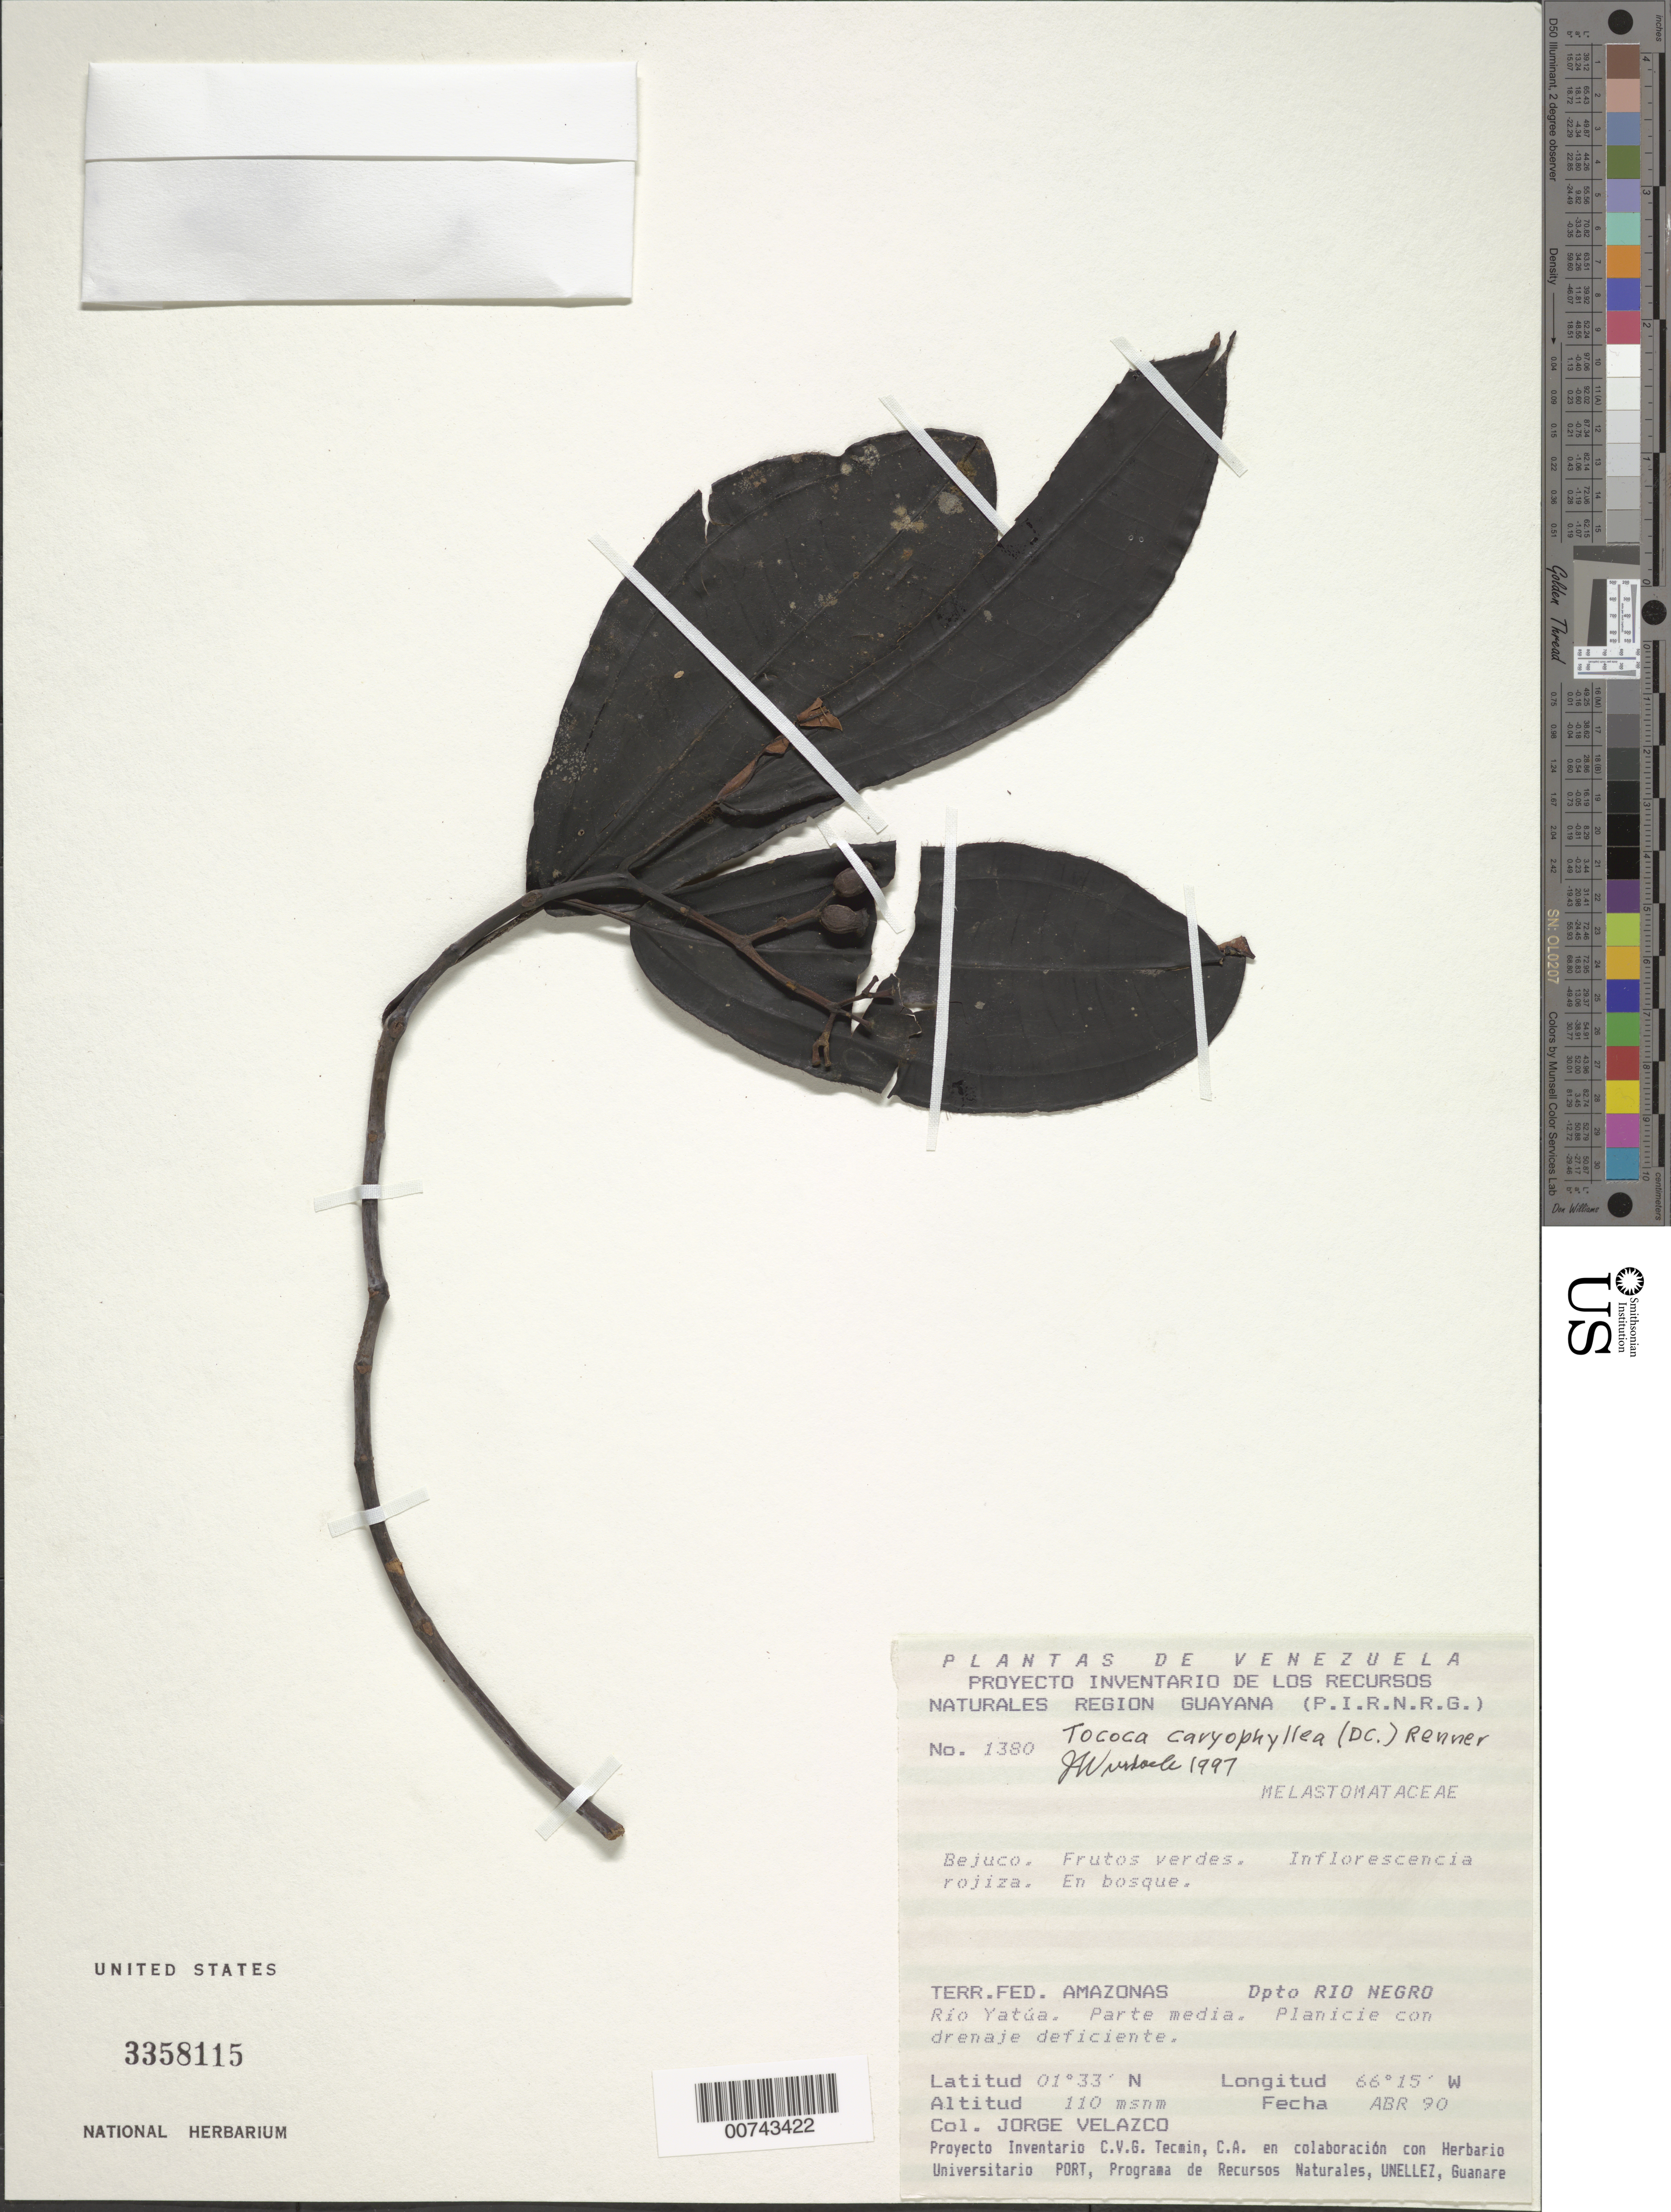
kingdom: Plantae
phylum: Tracheophyta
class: Magnoliopsida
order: Myrtales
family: Melastomataceae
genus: Tococa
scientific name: Tococa caryophyllea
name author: (DC.) S.S. Renner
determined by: Renner, S. S.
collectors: J. Velazco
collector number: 1380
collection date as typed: Apr-90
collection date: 1990-04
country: Venezuela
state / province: Amazonas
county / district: Río Negro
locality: Río Yatúa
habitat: Planicie con drenaje deficiente, en bosque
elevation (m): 110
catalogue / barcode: US 3358115